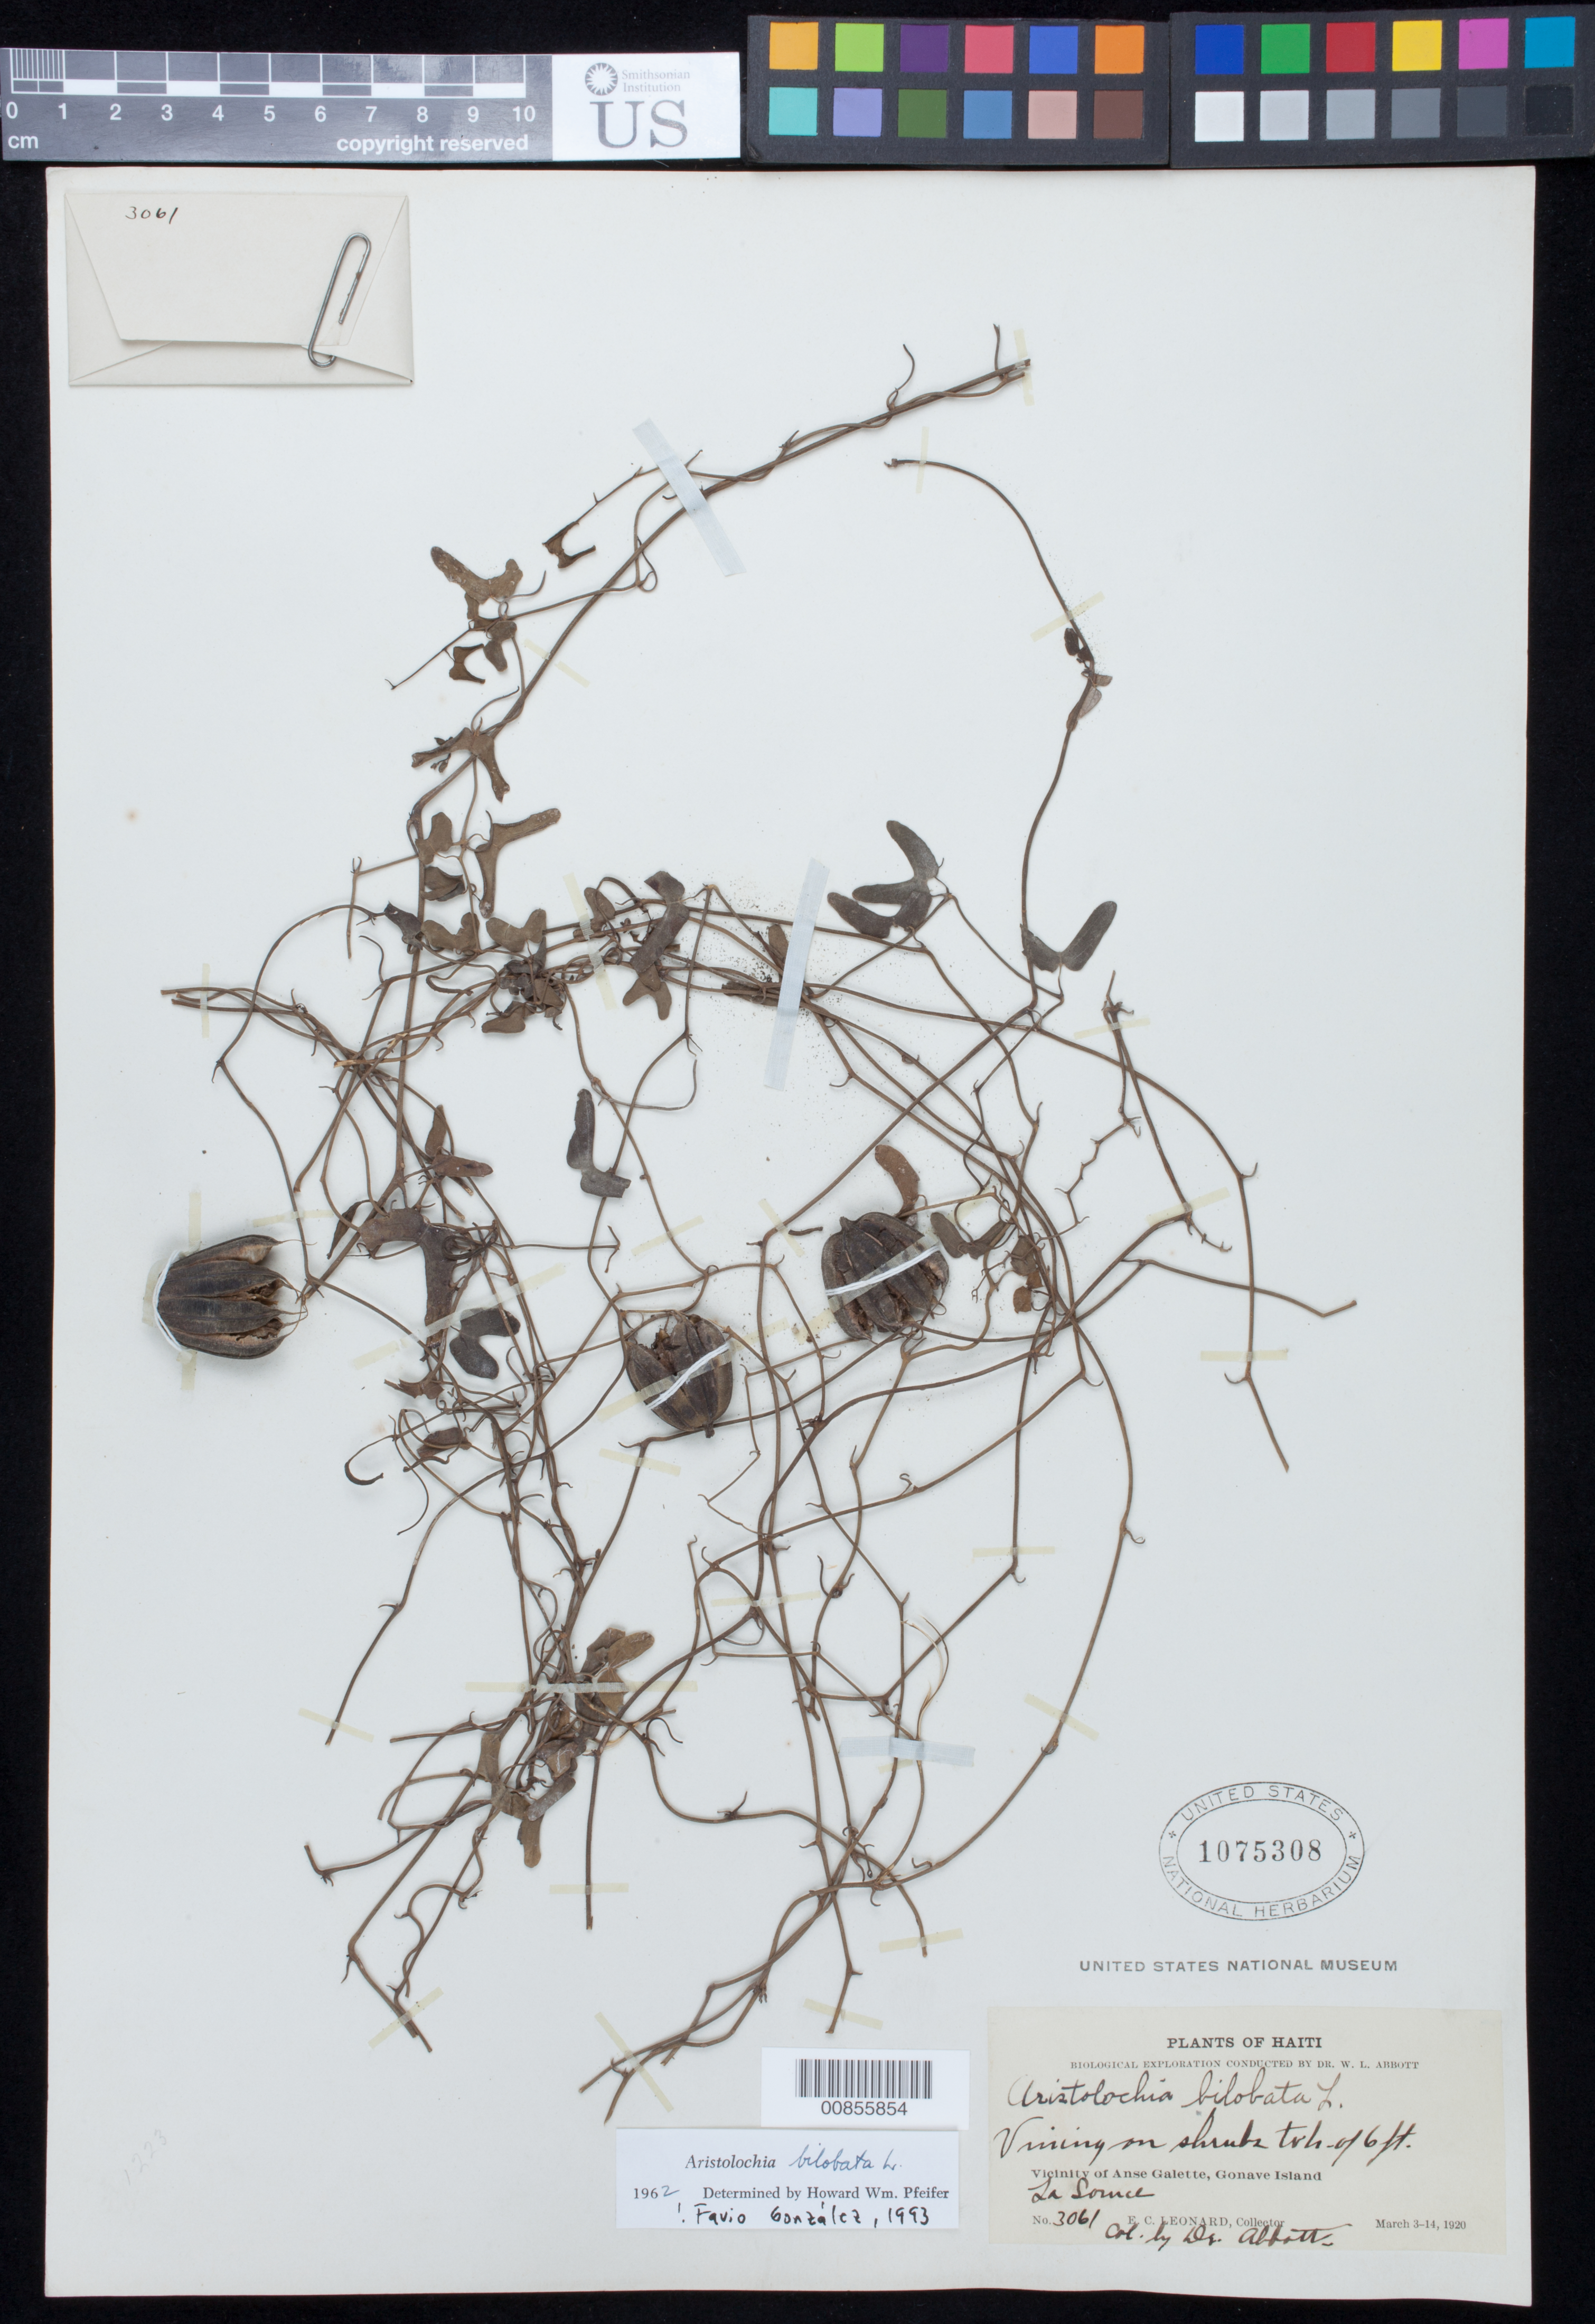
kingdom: Plantae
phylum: Tracheophyta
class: Magnoliopsida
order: Piperales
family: Aristolochiaceae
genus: Aristolochia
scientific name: Aristolochia sp.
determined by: Fernandez, E.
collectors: E. C. Leonard & W. L. Abbott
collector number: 3061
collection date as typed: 03 Mar 1920 to 14 Mar 1920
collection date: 1920-03-03/1920-03-14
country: Haiti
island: Gonave I.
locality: Vicinity of Anse Galette, Gonave Island. La Source.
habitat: Vining on shrubs.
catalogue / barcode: US 1075308